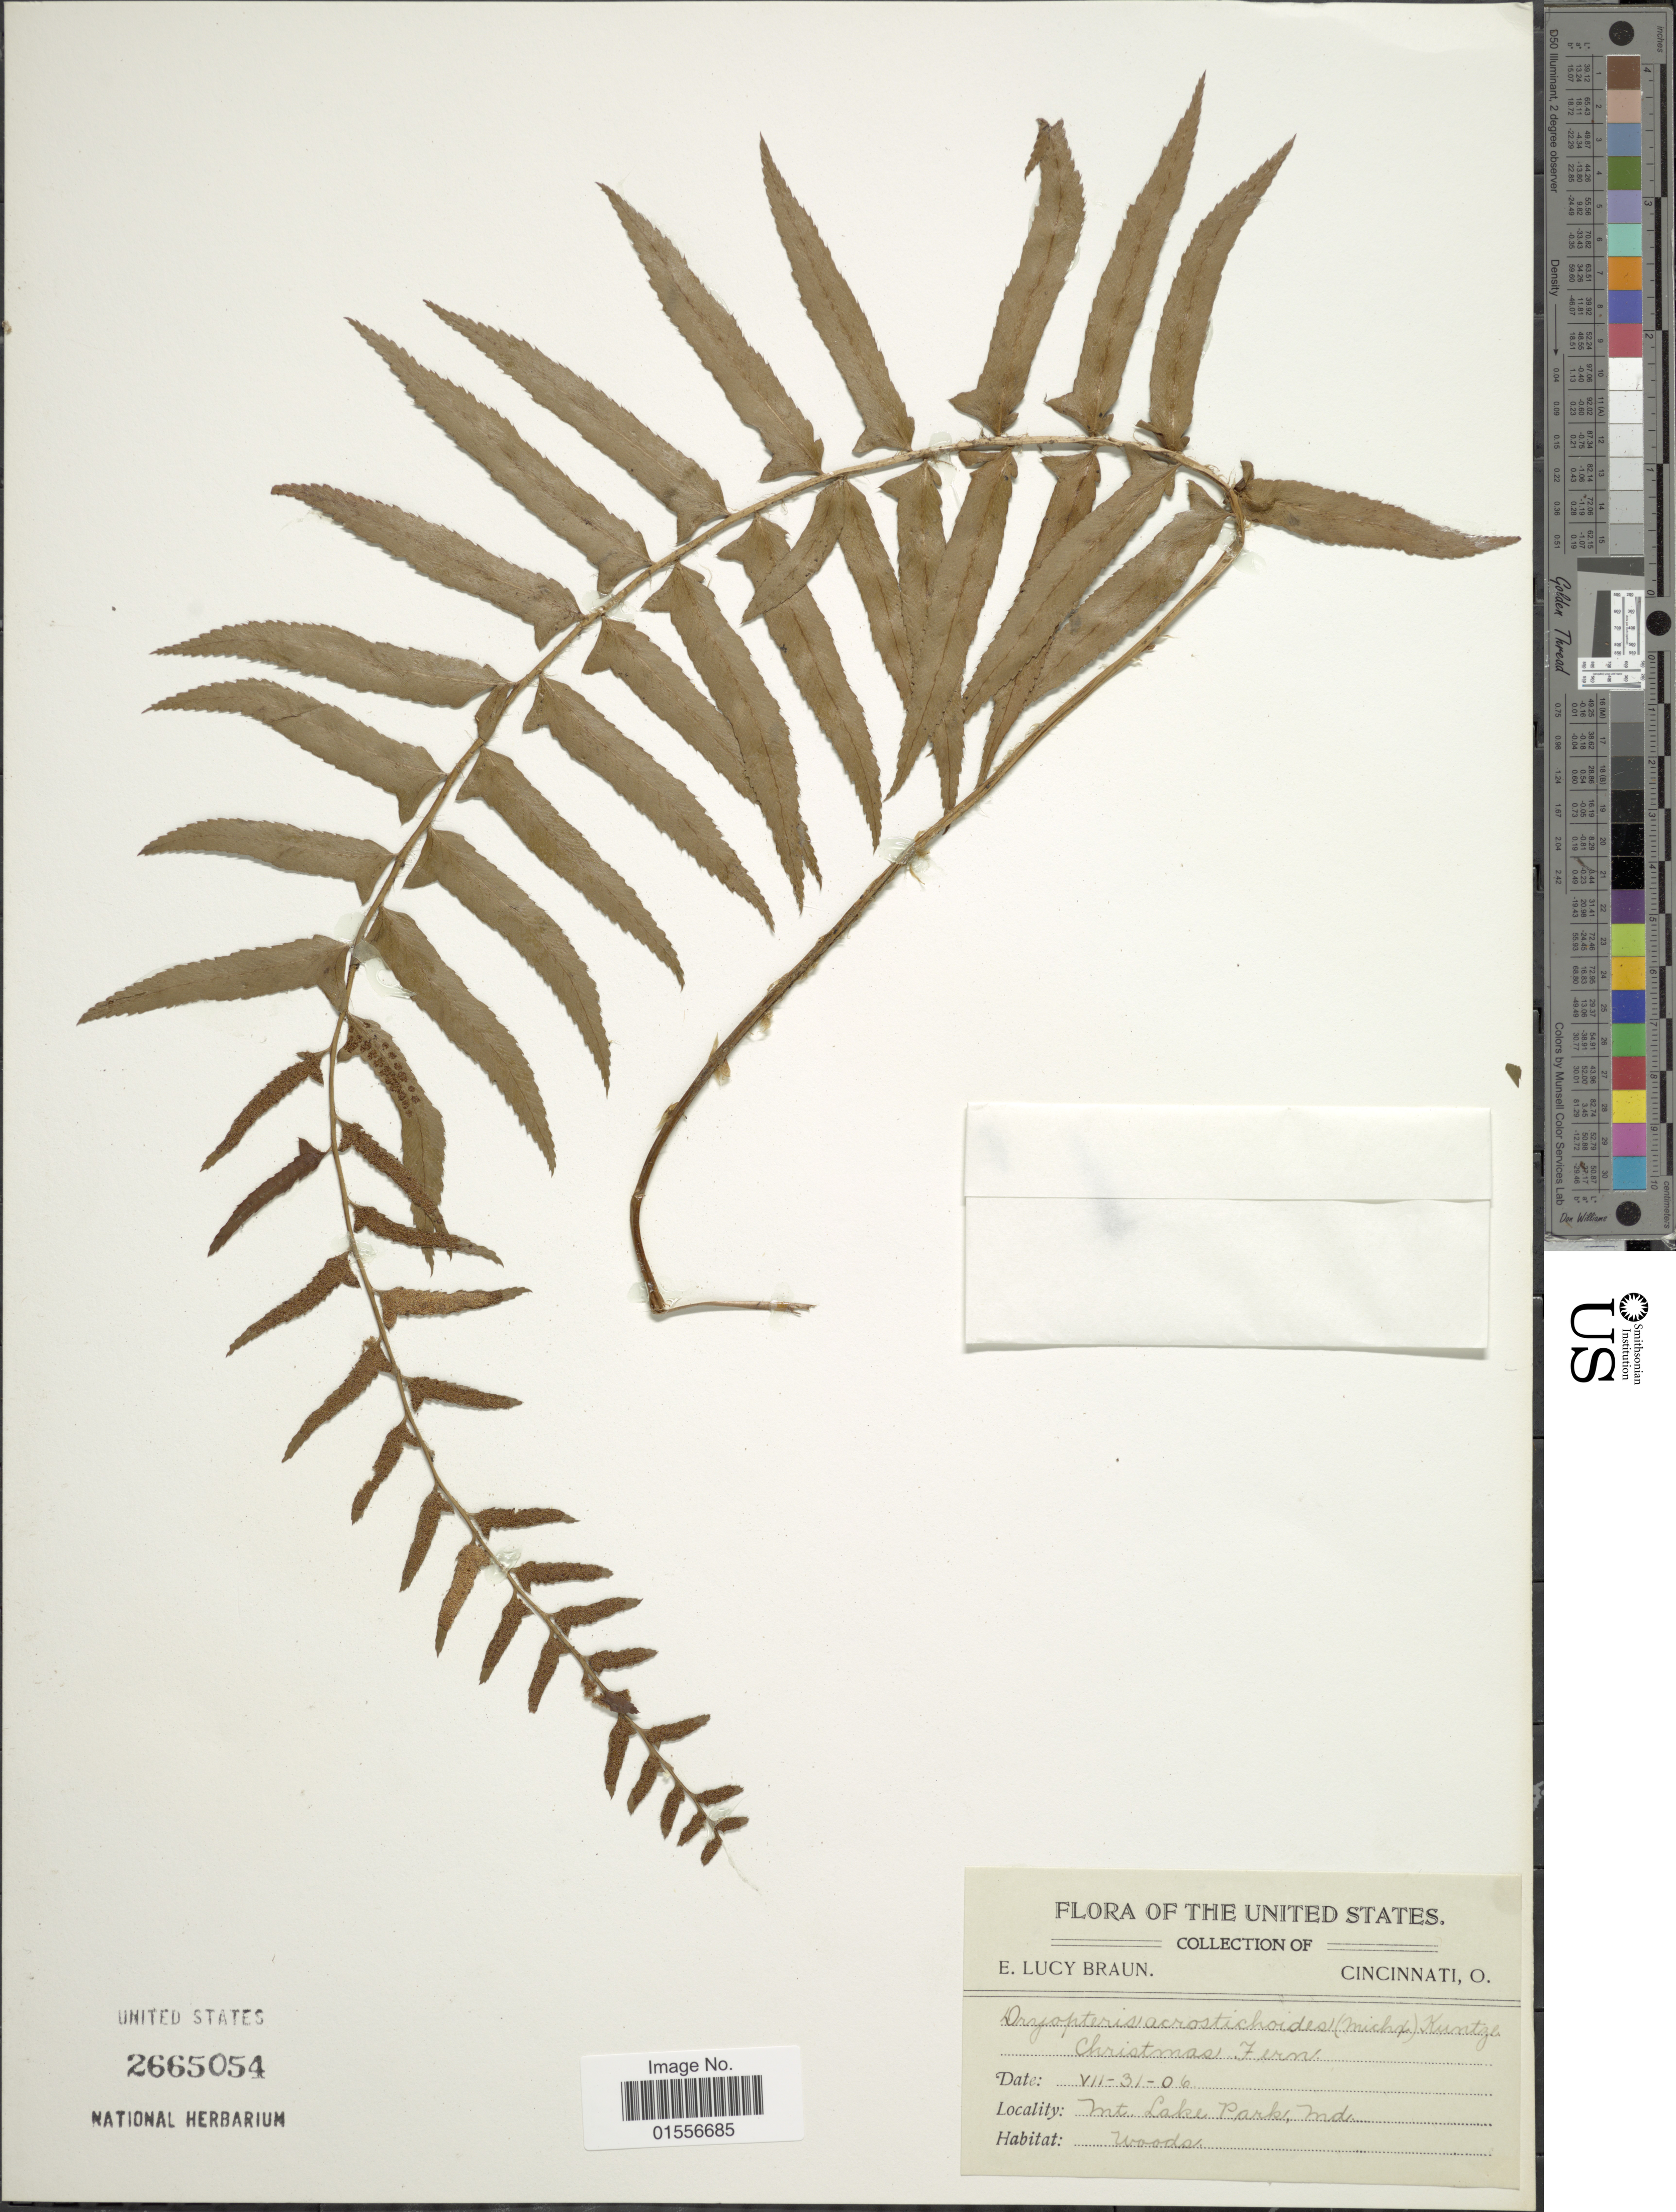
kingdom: Plantae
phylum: Tracheophyta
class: Polypodiopsida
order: Polypodiales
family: Dryopteridaceae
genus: Polystichum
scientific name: Polystichum acrostichoides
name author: (Michx.) Schott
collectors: E. L. Braun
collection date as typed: Transcribed d/m/y: 31/7/6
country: United States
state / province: Indiana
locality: Mt. Lake Park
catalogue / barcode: US 2665054